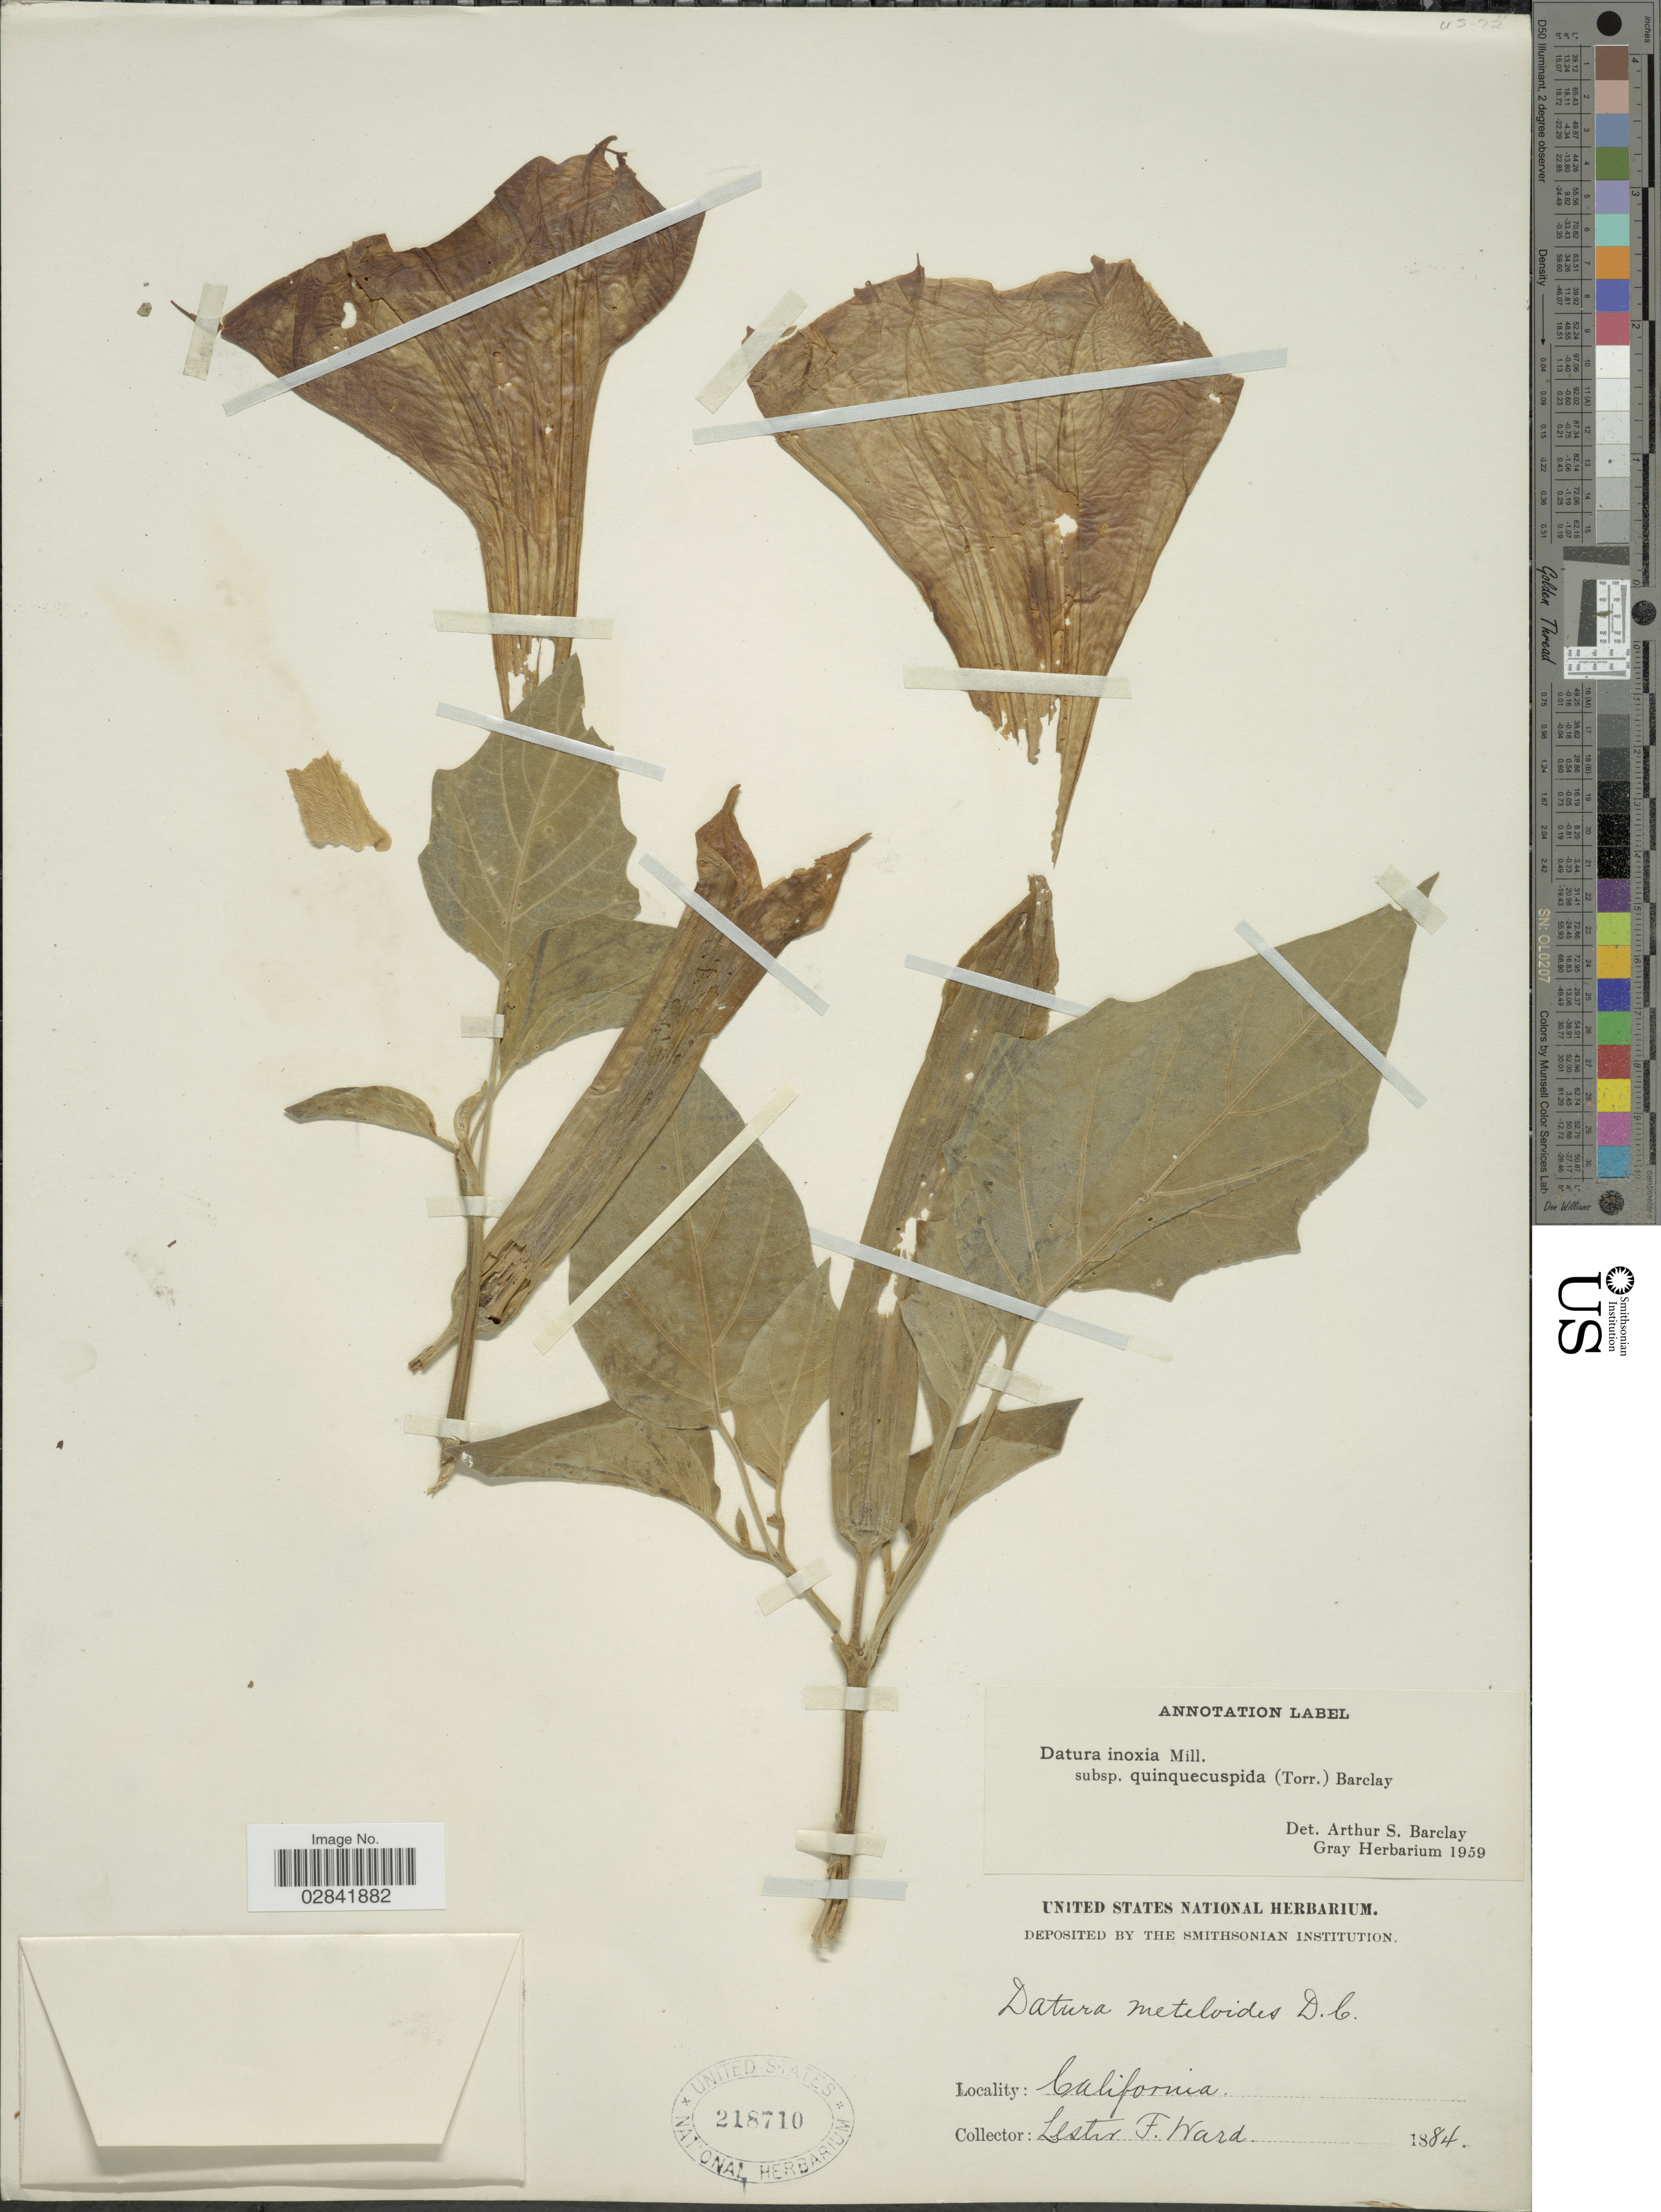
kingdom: Plantae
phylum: Tracheophyta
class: Magnoliopsida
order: Solanales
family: Solanaceae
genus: Datura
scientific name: Datura innoxia subsp. quinquecuspidata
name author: (Torr.) A.S. Barclay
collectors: L. F. Ward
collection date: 1884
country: United States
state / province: California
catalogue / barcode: US 218710